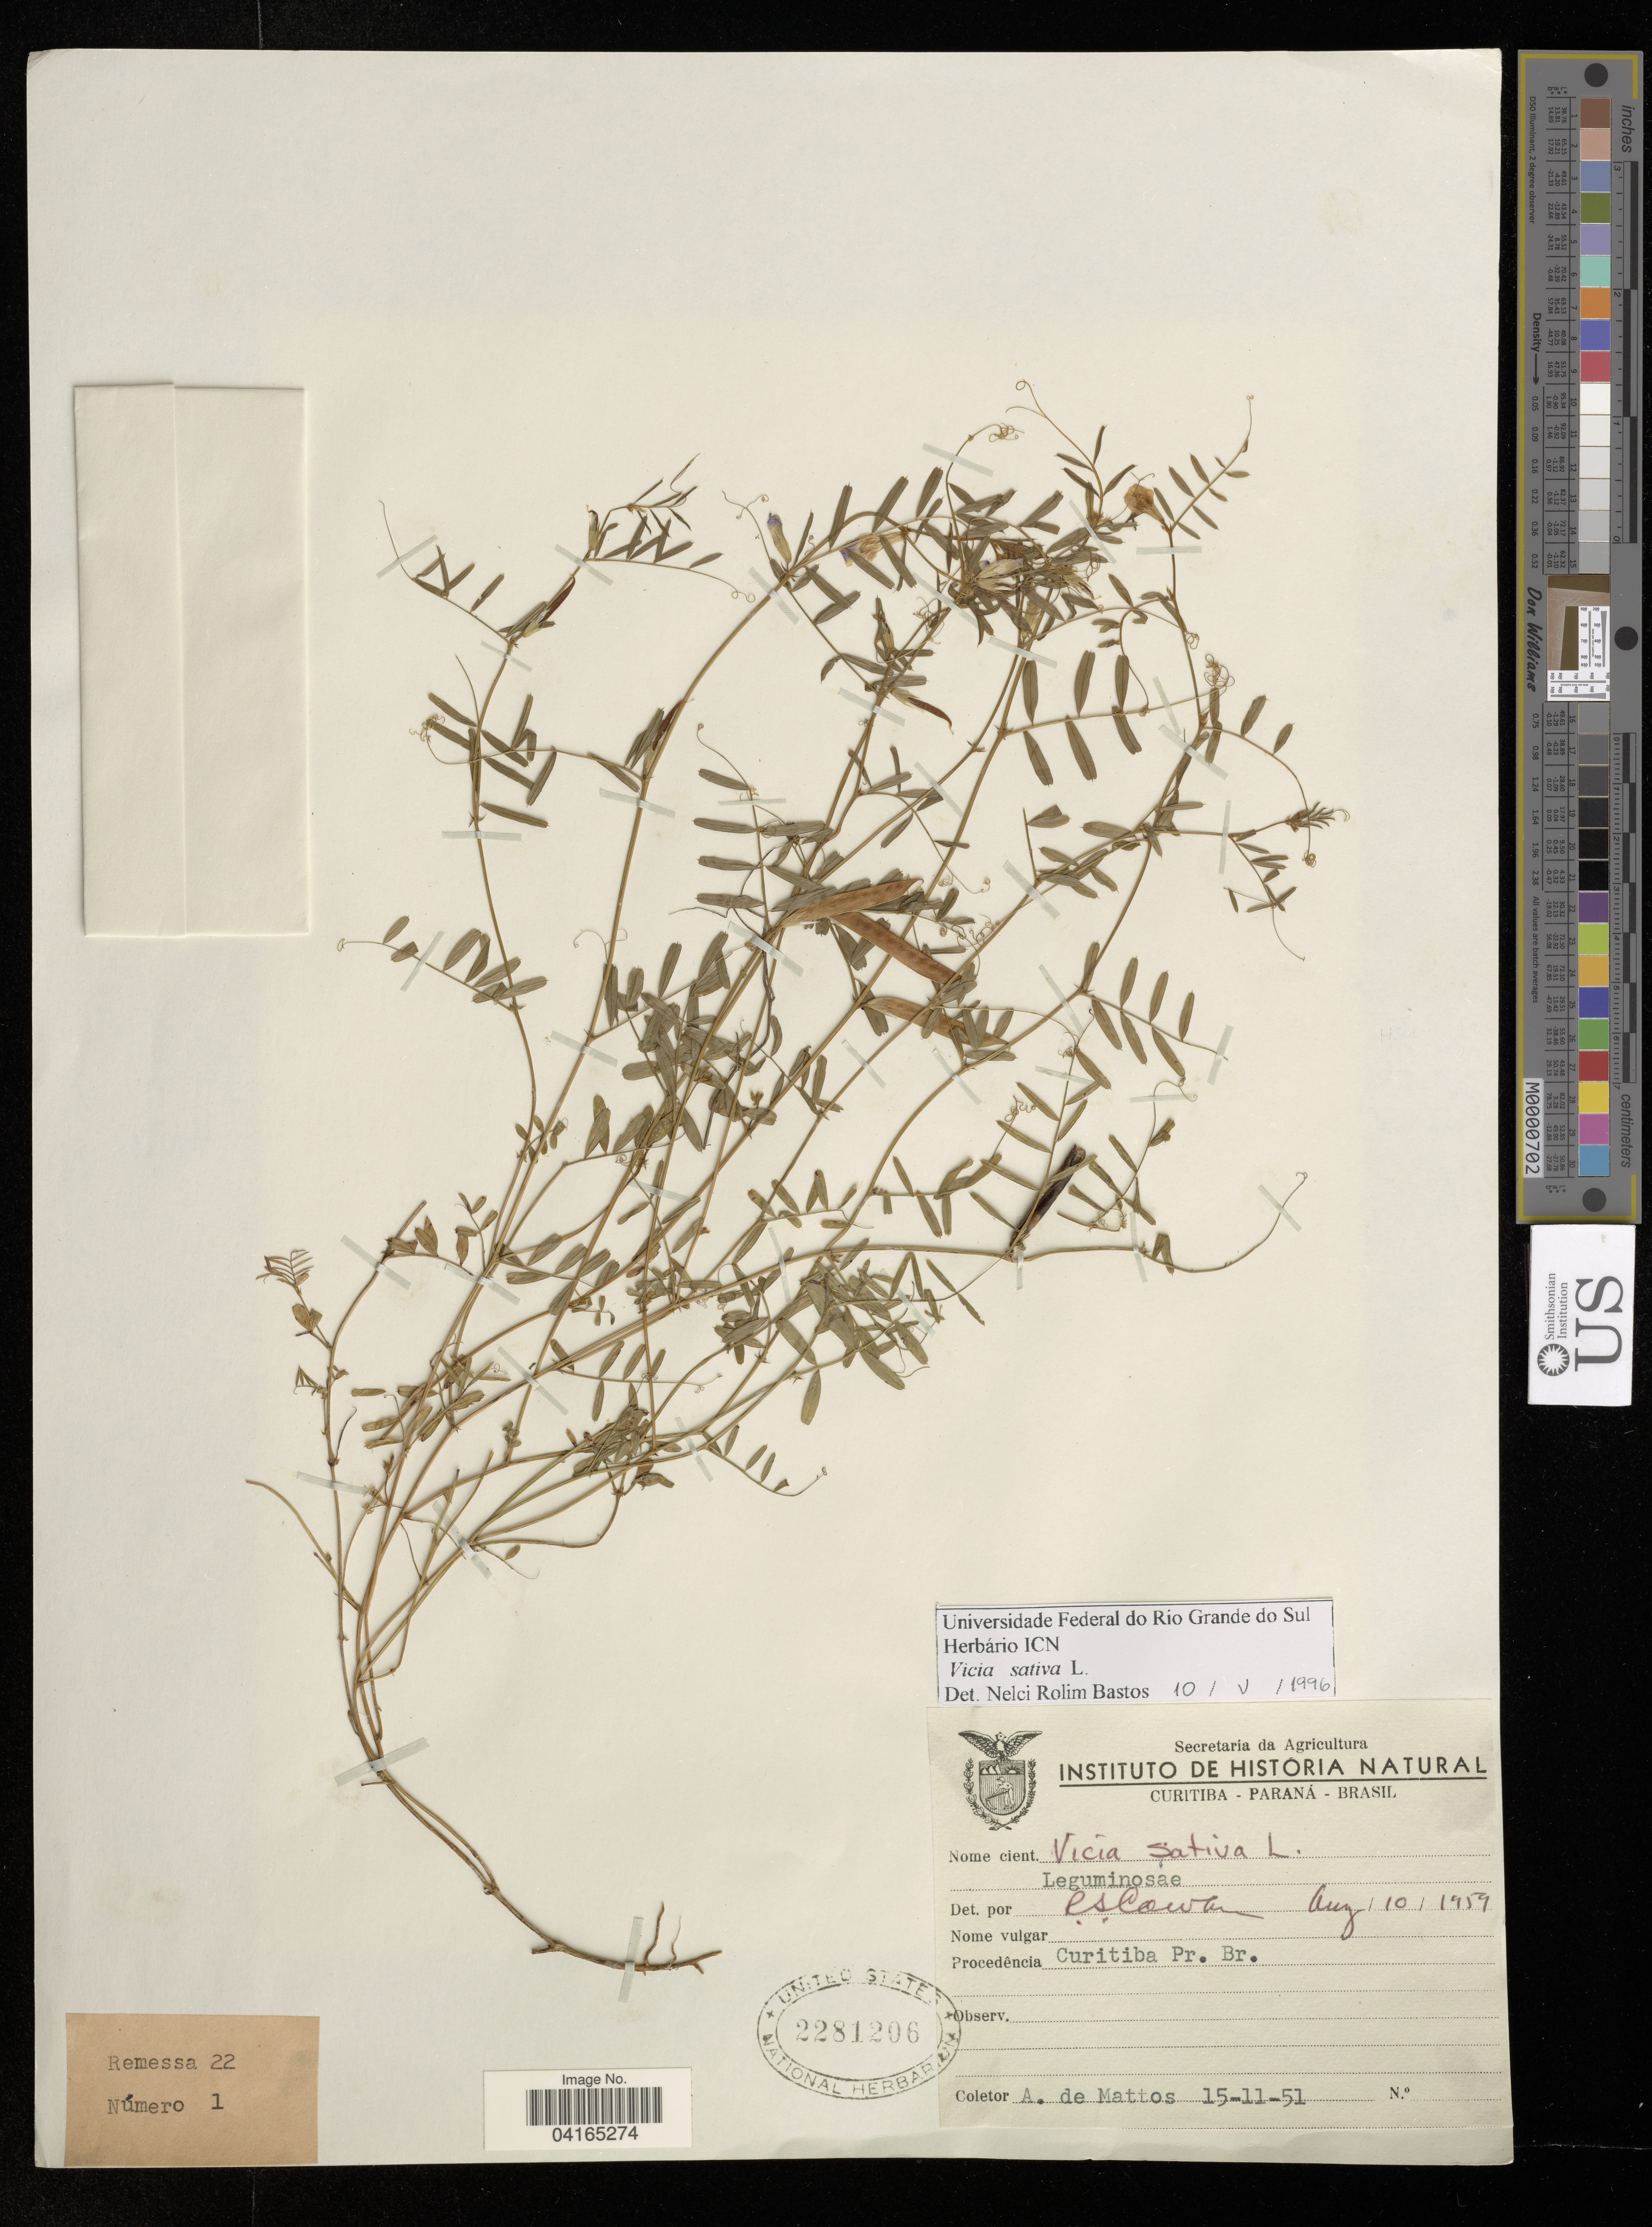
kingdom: Plantae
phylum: Tracheophyta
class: Magnoliopsida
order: Fabales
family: Fabaceae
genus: Vicia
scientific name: Vicia sativa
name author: L.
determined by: Hechenleitner, Paulina, RBG Edinburgh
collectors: A. F. Mattos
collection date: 1951-11-15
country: Brazil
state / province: Paraná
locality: Procedência Curtiba Pr. Br.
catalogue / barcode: US 2281206